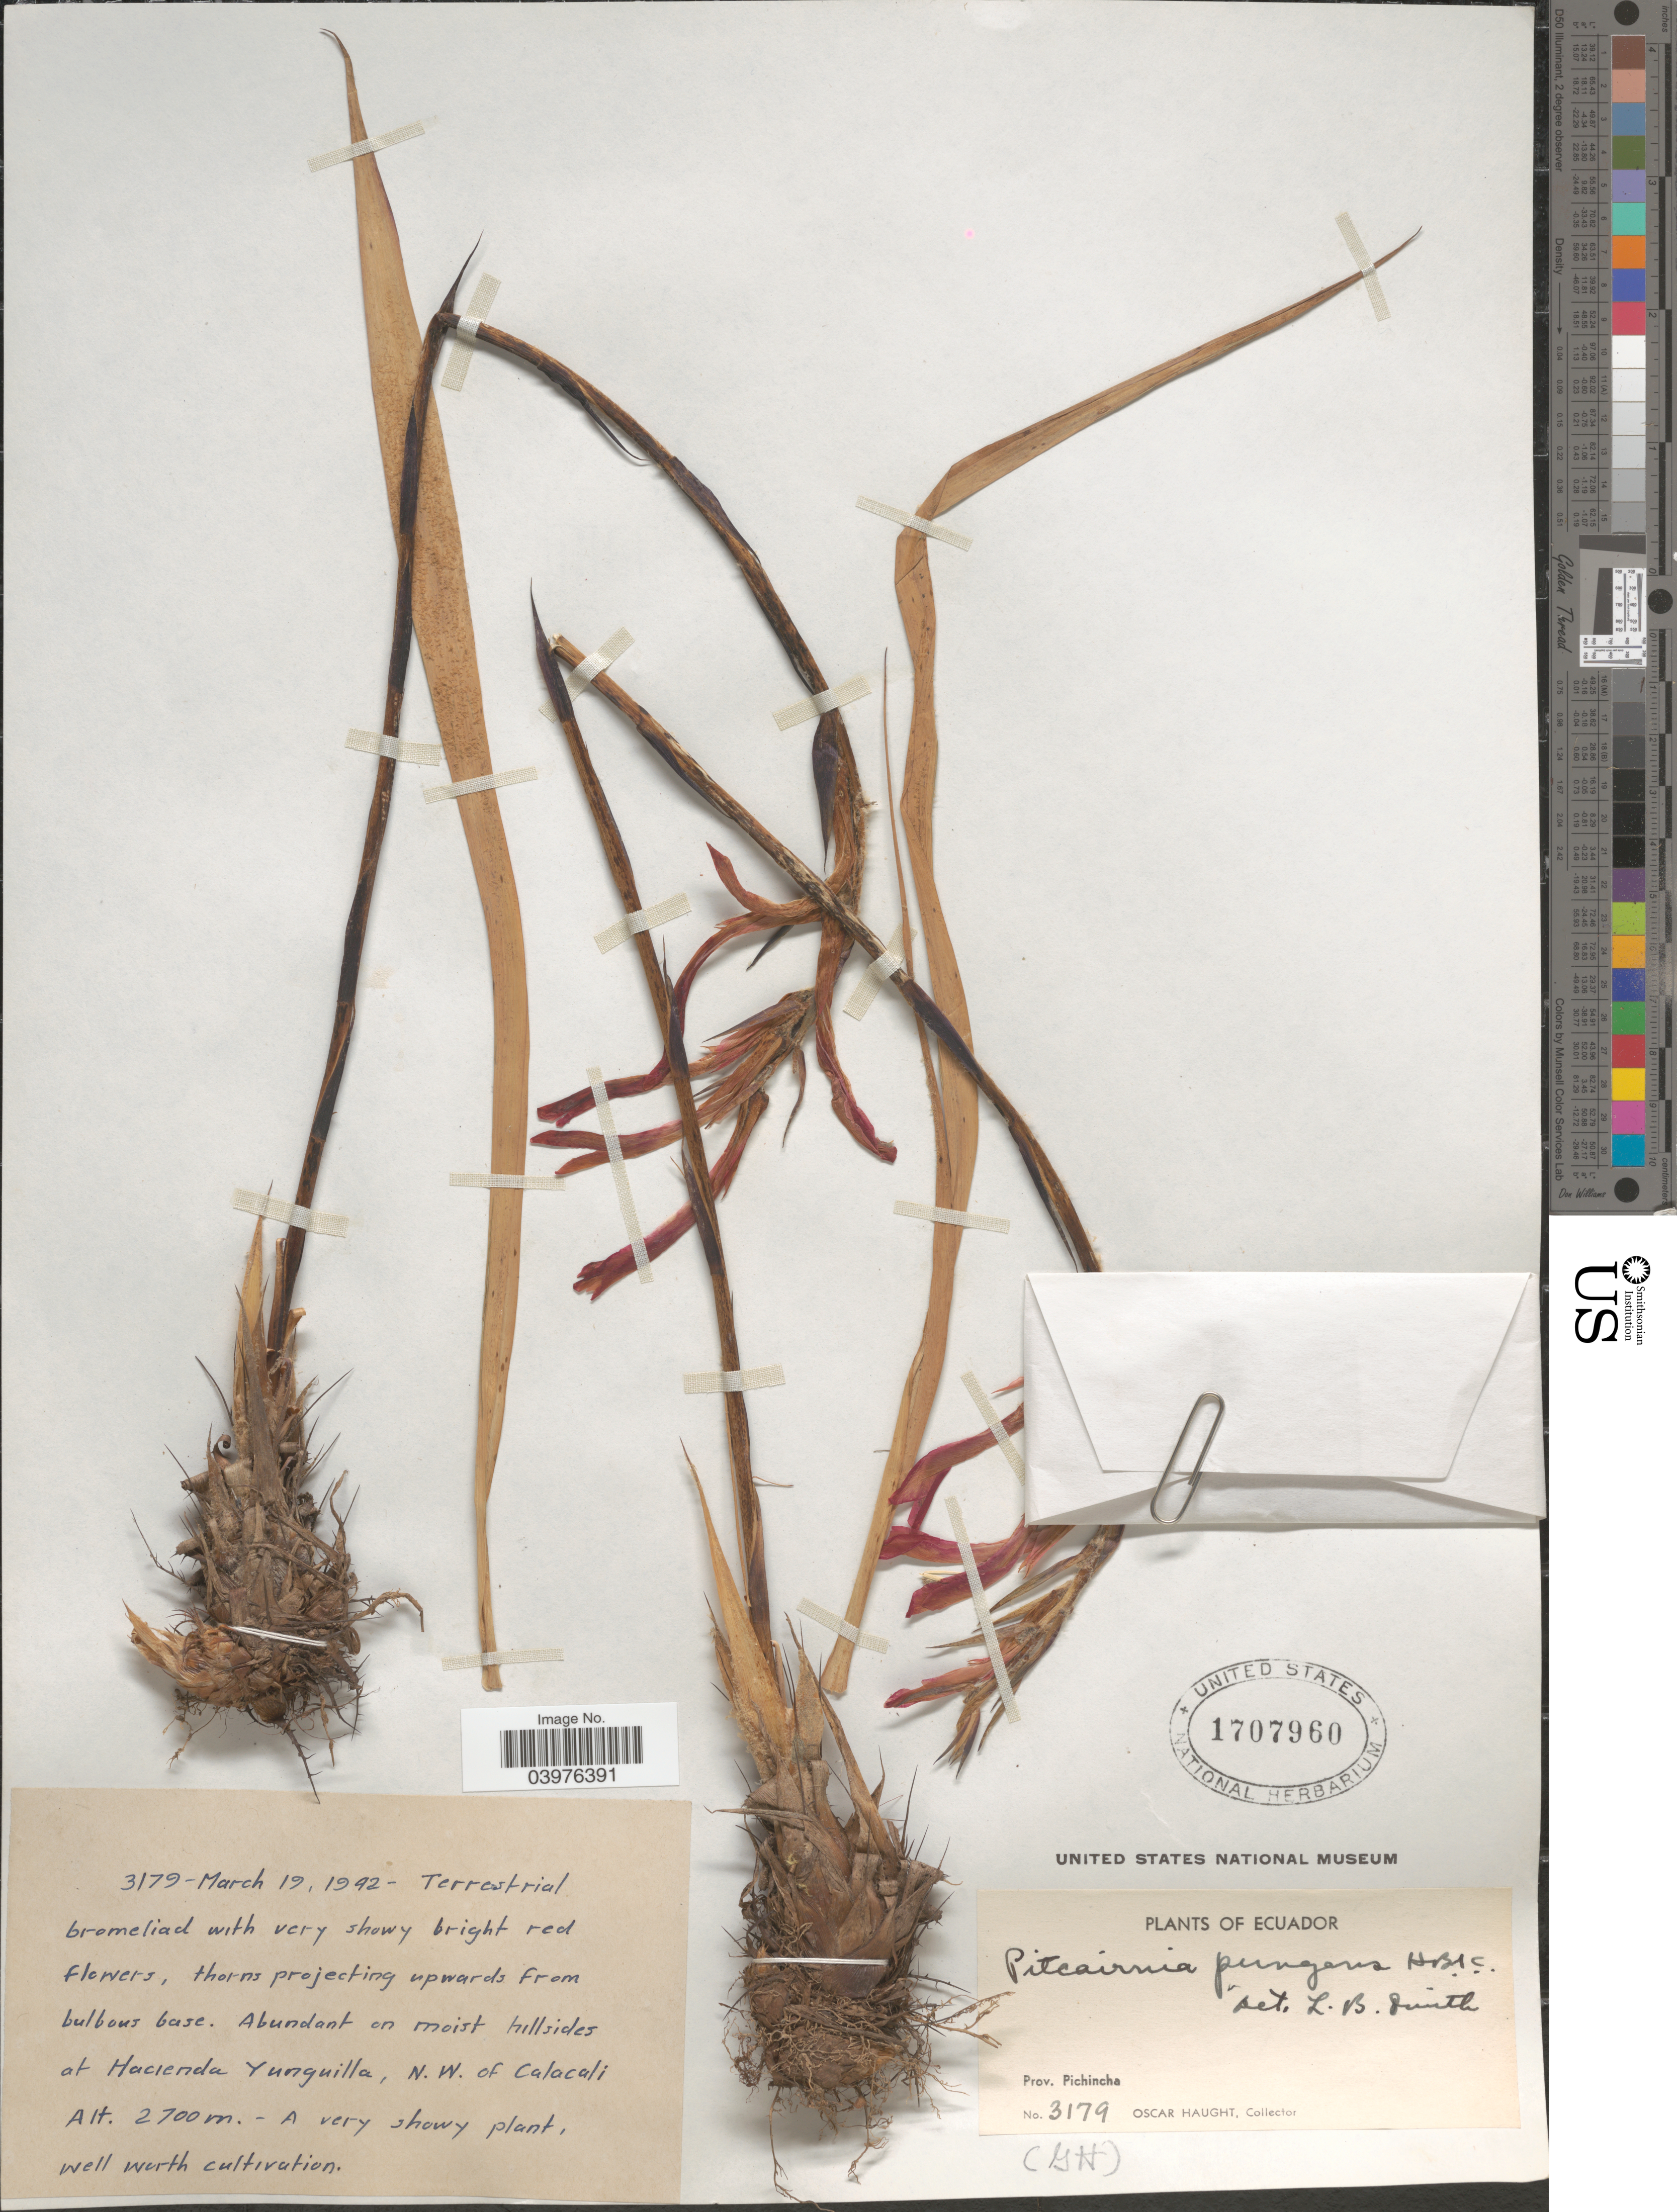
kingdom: Plantae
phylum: Tracheophyta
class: Liliopsida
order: Poales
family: Bromeliaceae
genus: Pitcairnia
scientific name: Pitcairnia pungens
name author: Kunth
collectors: O. L. Haught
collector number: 3179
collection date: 1942-03-19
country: Ecuador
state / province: Pichincha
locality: At Hacienda Yunguilla, N.W. of Calacali.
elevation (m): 2700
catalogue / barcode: US 1707960